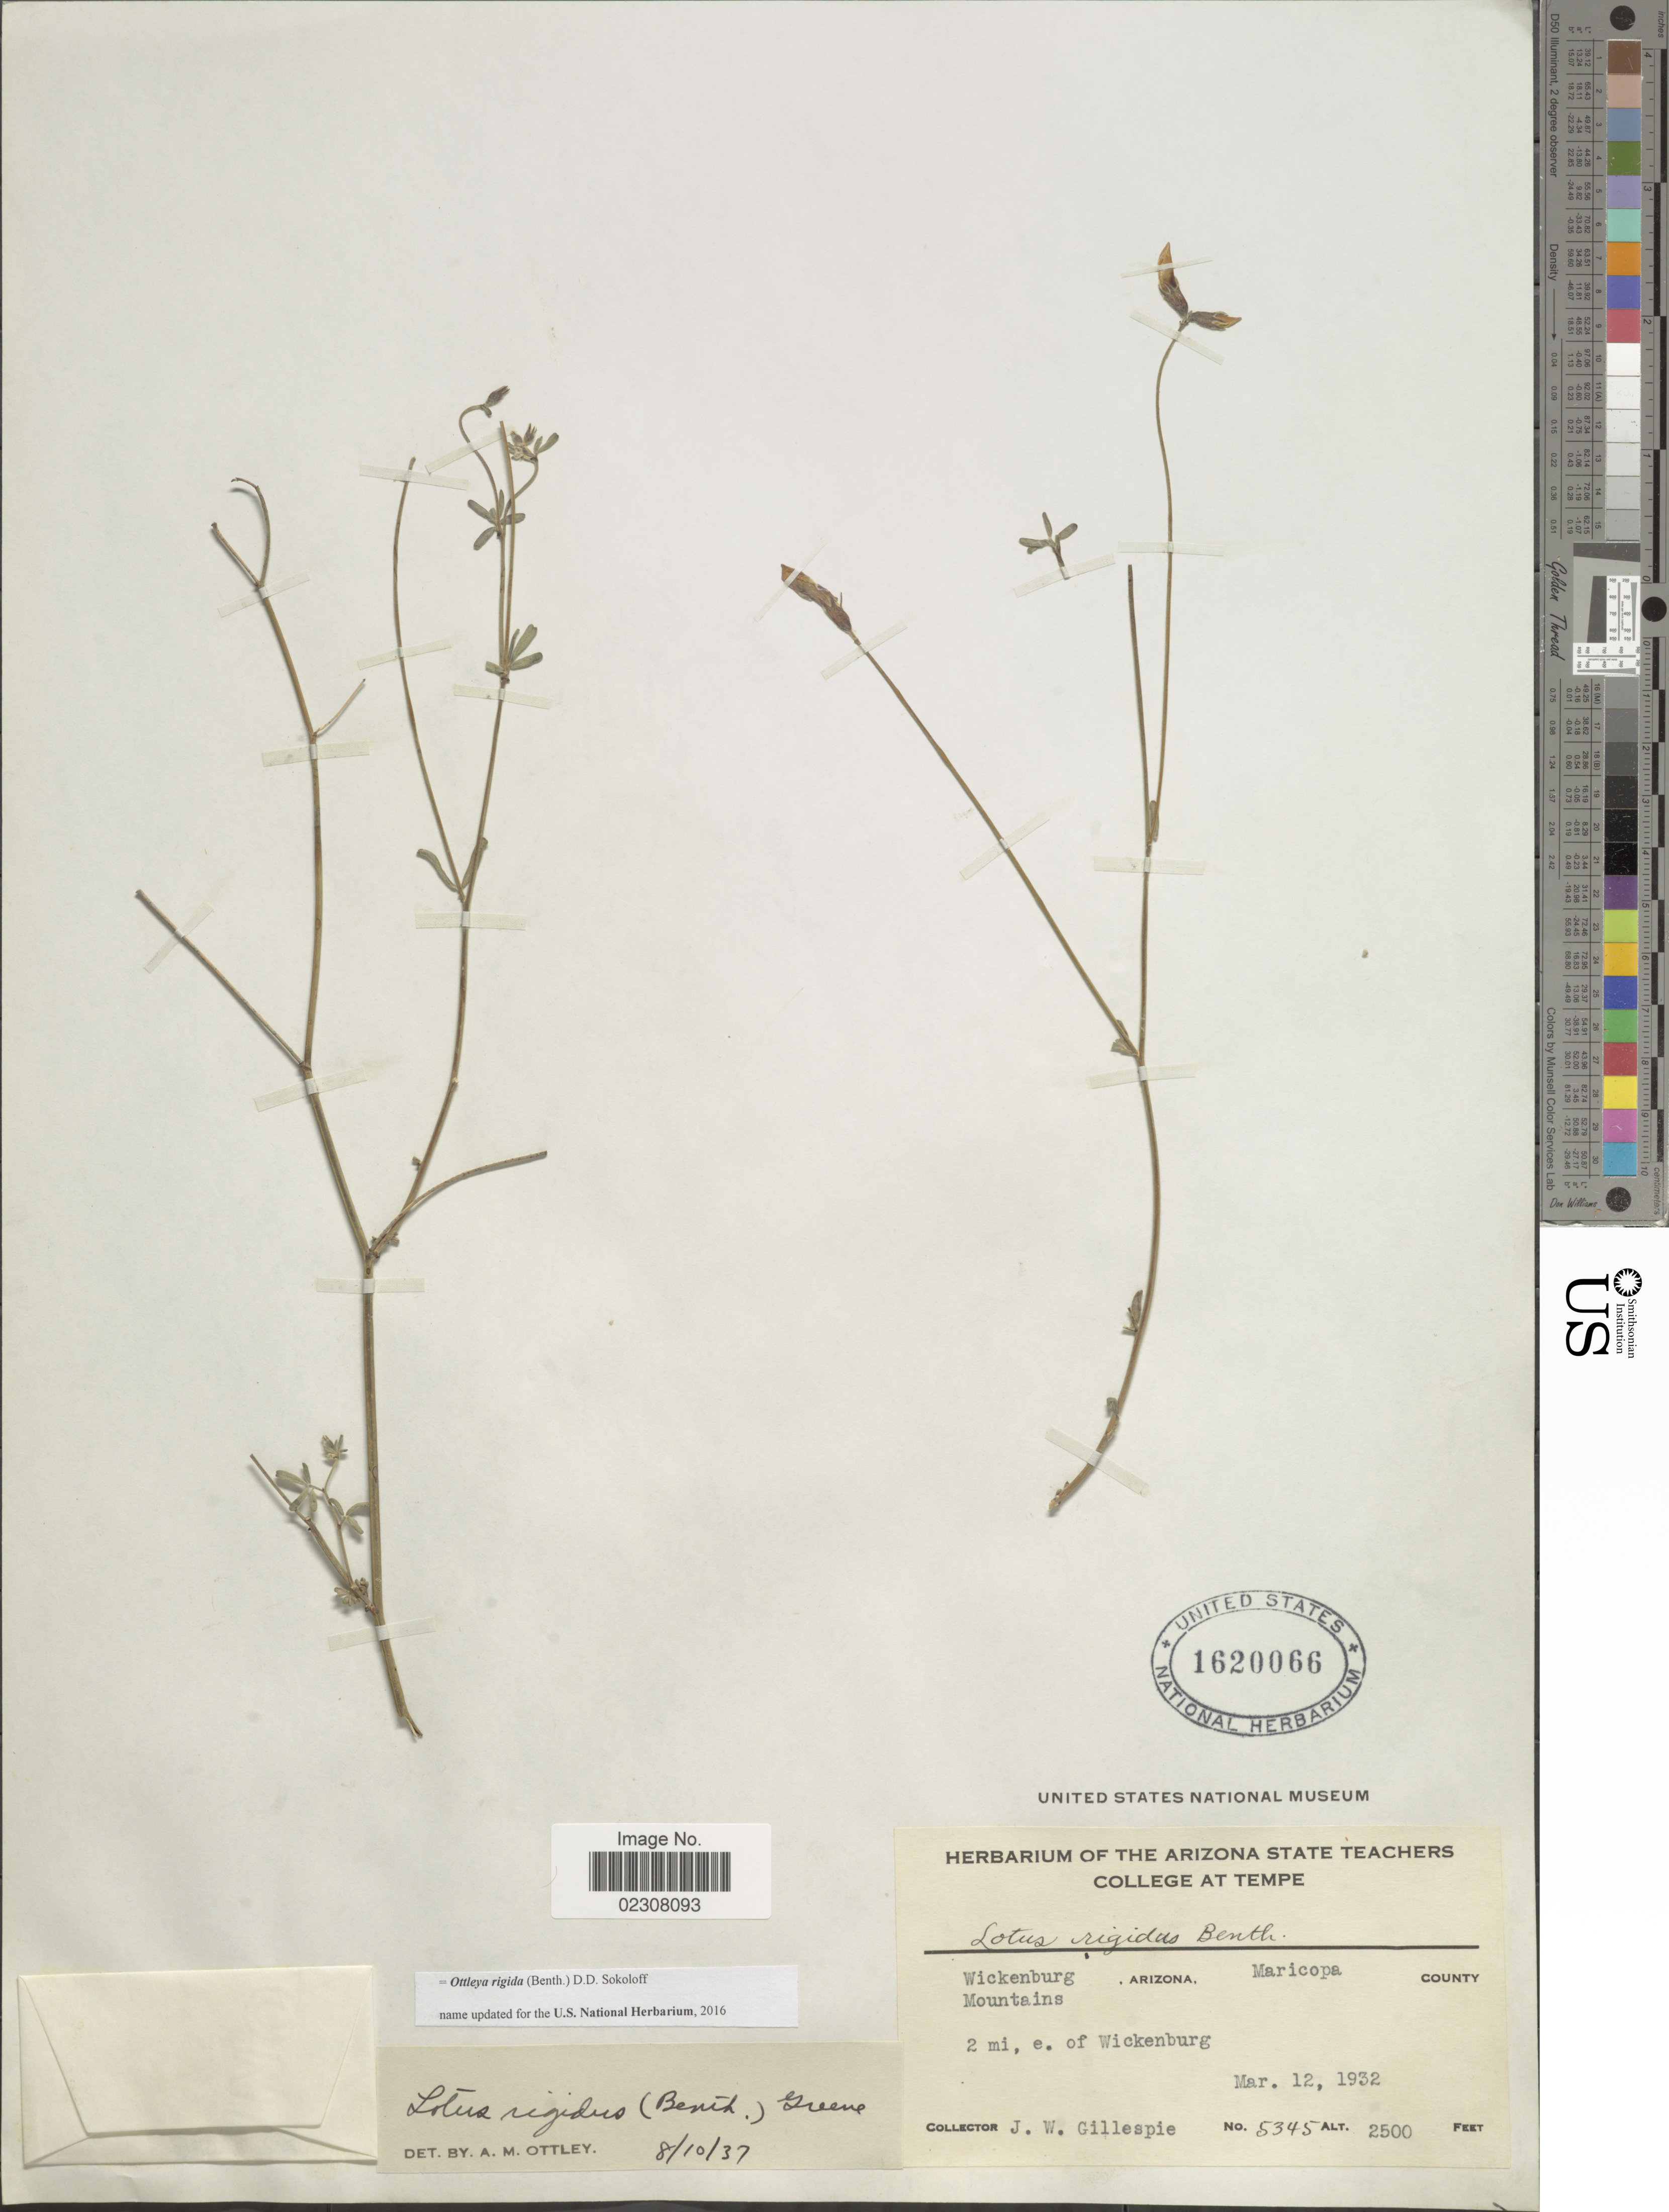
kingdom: Plantae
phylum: Tracheophyta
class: Magnoliopsida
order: Fabales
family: Fabaceae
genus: Ottleya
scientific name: Ottleya rigida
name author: (Benth.) D.D. Sokoloff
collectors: J. W. Gillespie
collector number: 5345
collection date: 1932-03-12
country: United States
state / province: Arizona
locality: Wickenburg Mountains, Maricopa County, 2 mi, e. of Wickenburg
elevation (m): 762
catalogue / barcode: US 1620066